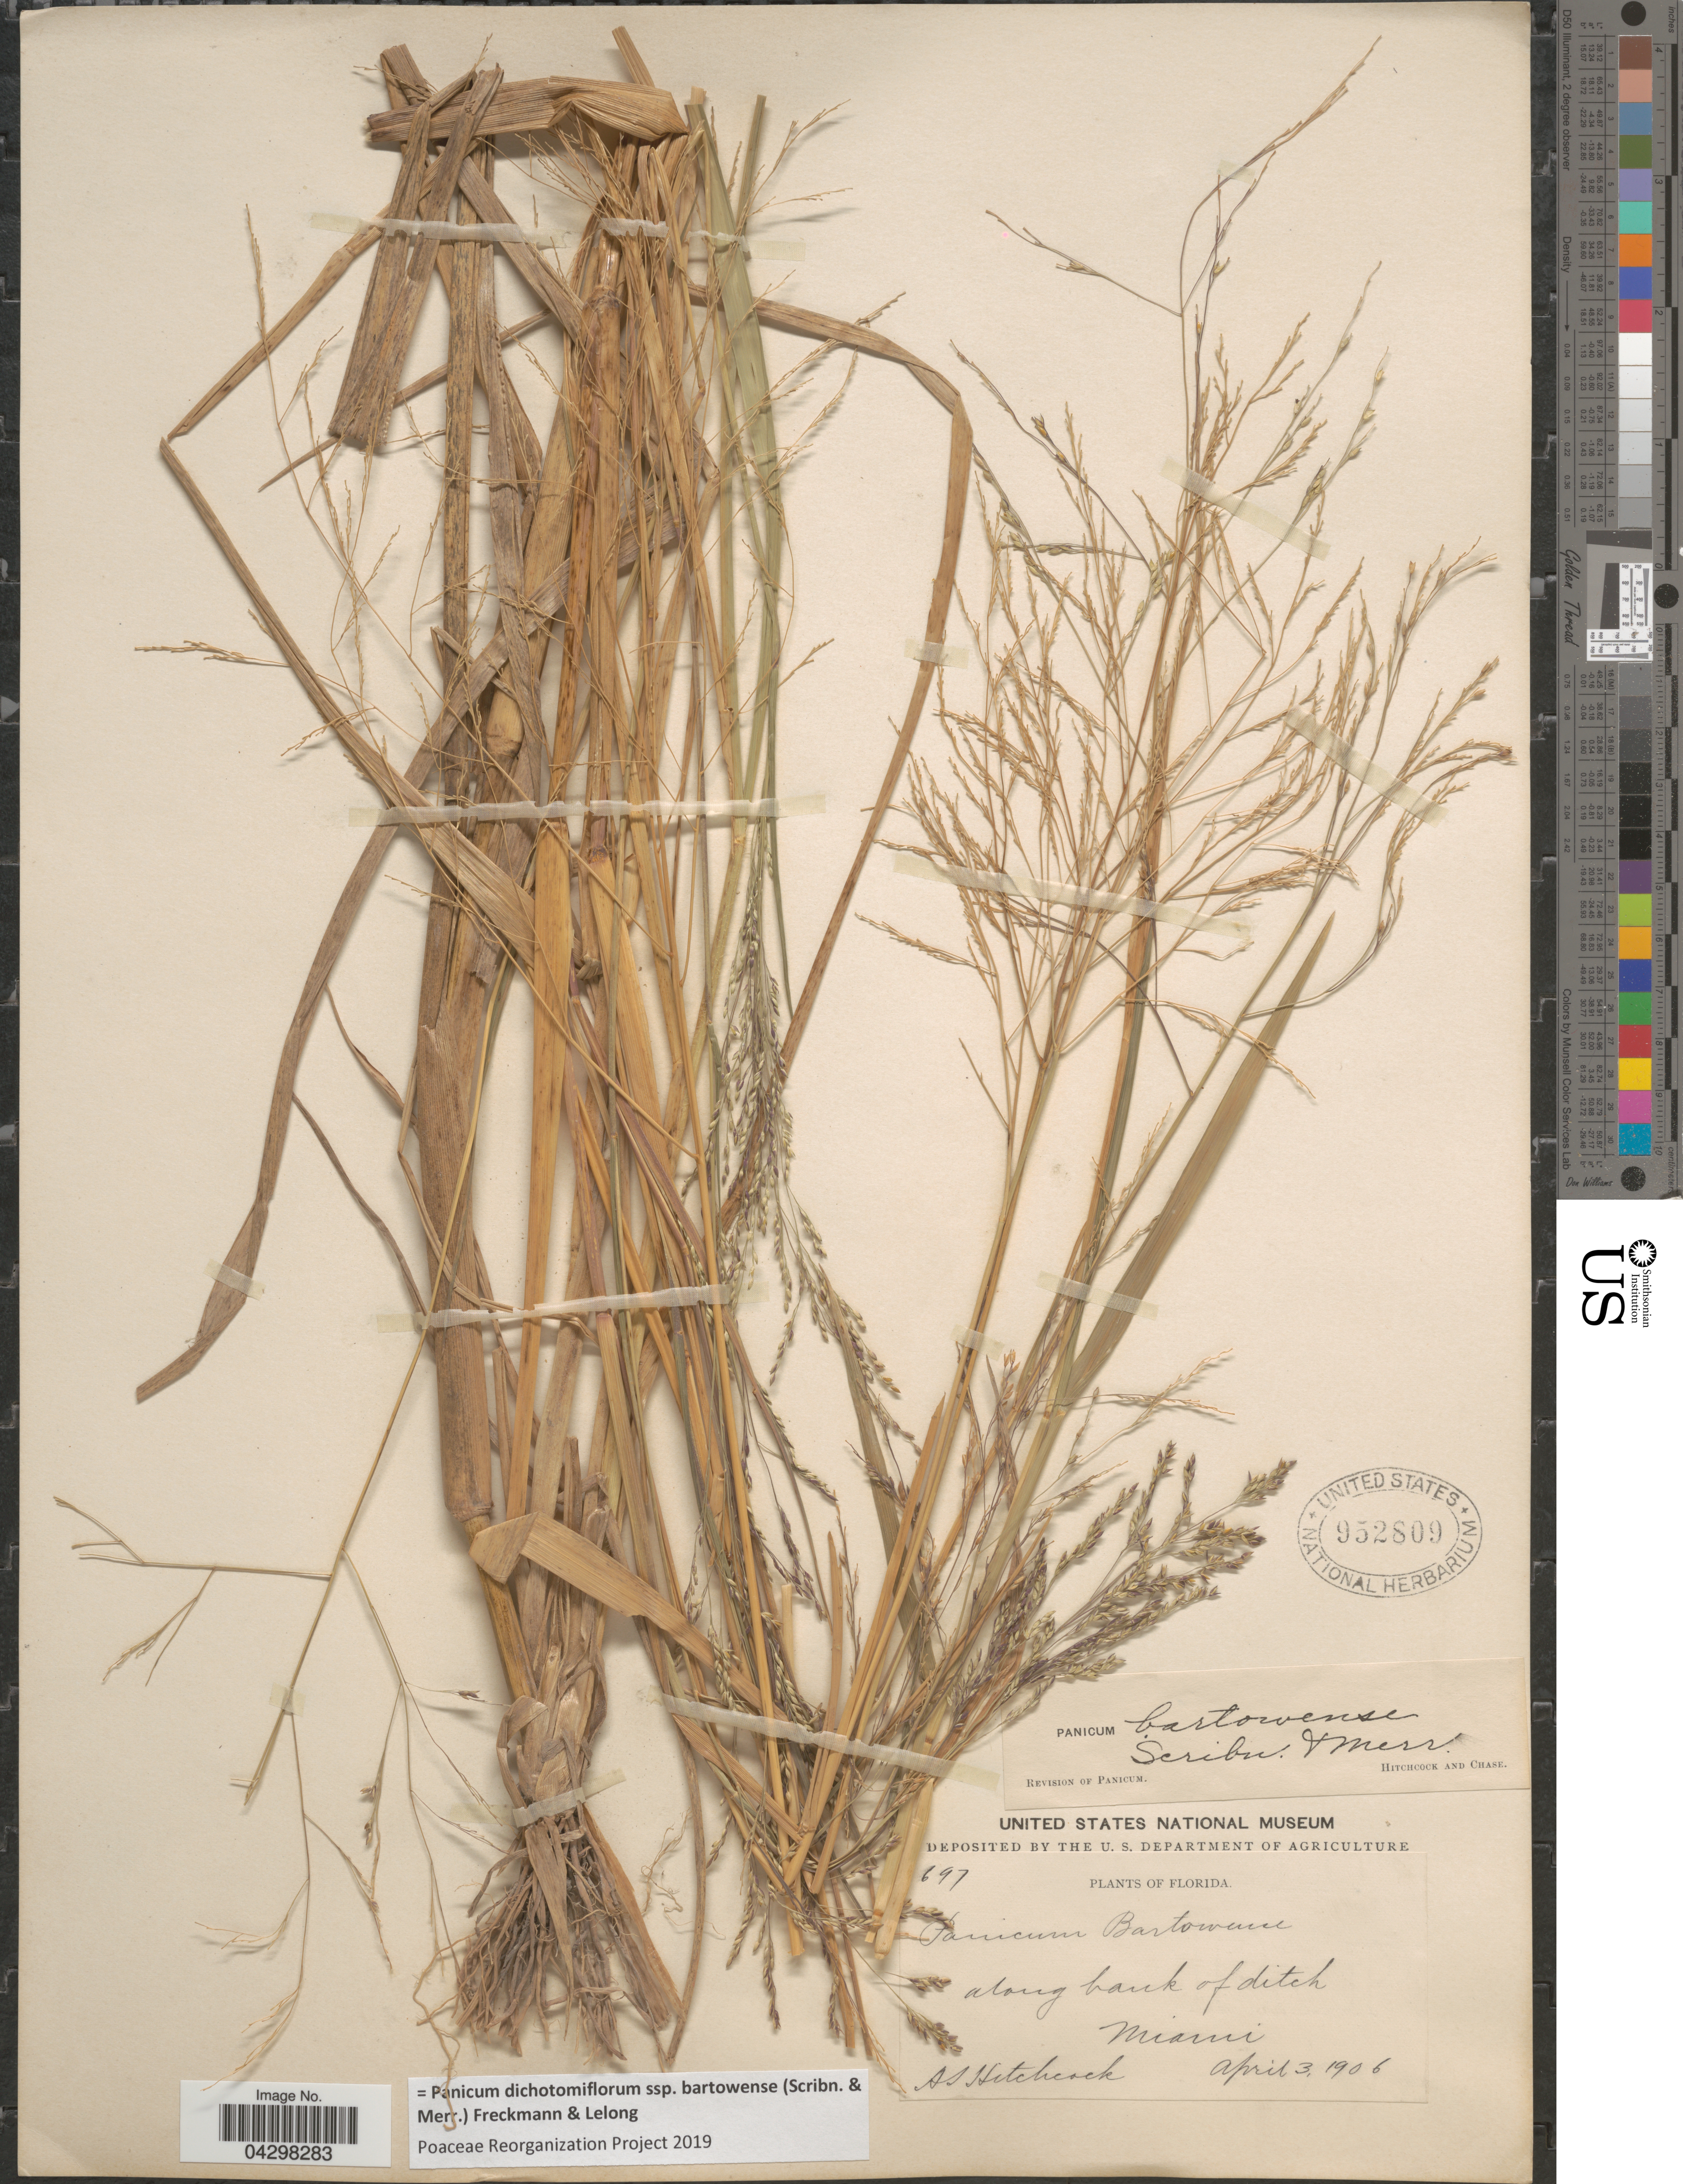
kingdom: Plantae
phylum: Tracheophyta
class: Liliopsida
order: Poales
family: Poaceae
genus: Panicum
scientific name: Panicum dichotomiflorum subsp. bartowense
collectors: A. S. Hitchcock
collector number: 697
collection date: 1906-04-03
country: United States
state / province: Florida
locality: Along bank of ditch. Miami.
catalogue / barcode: US 952809